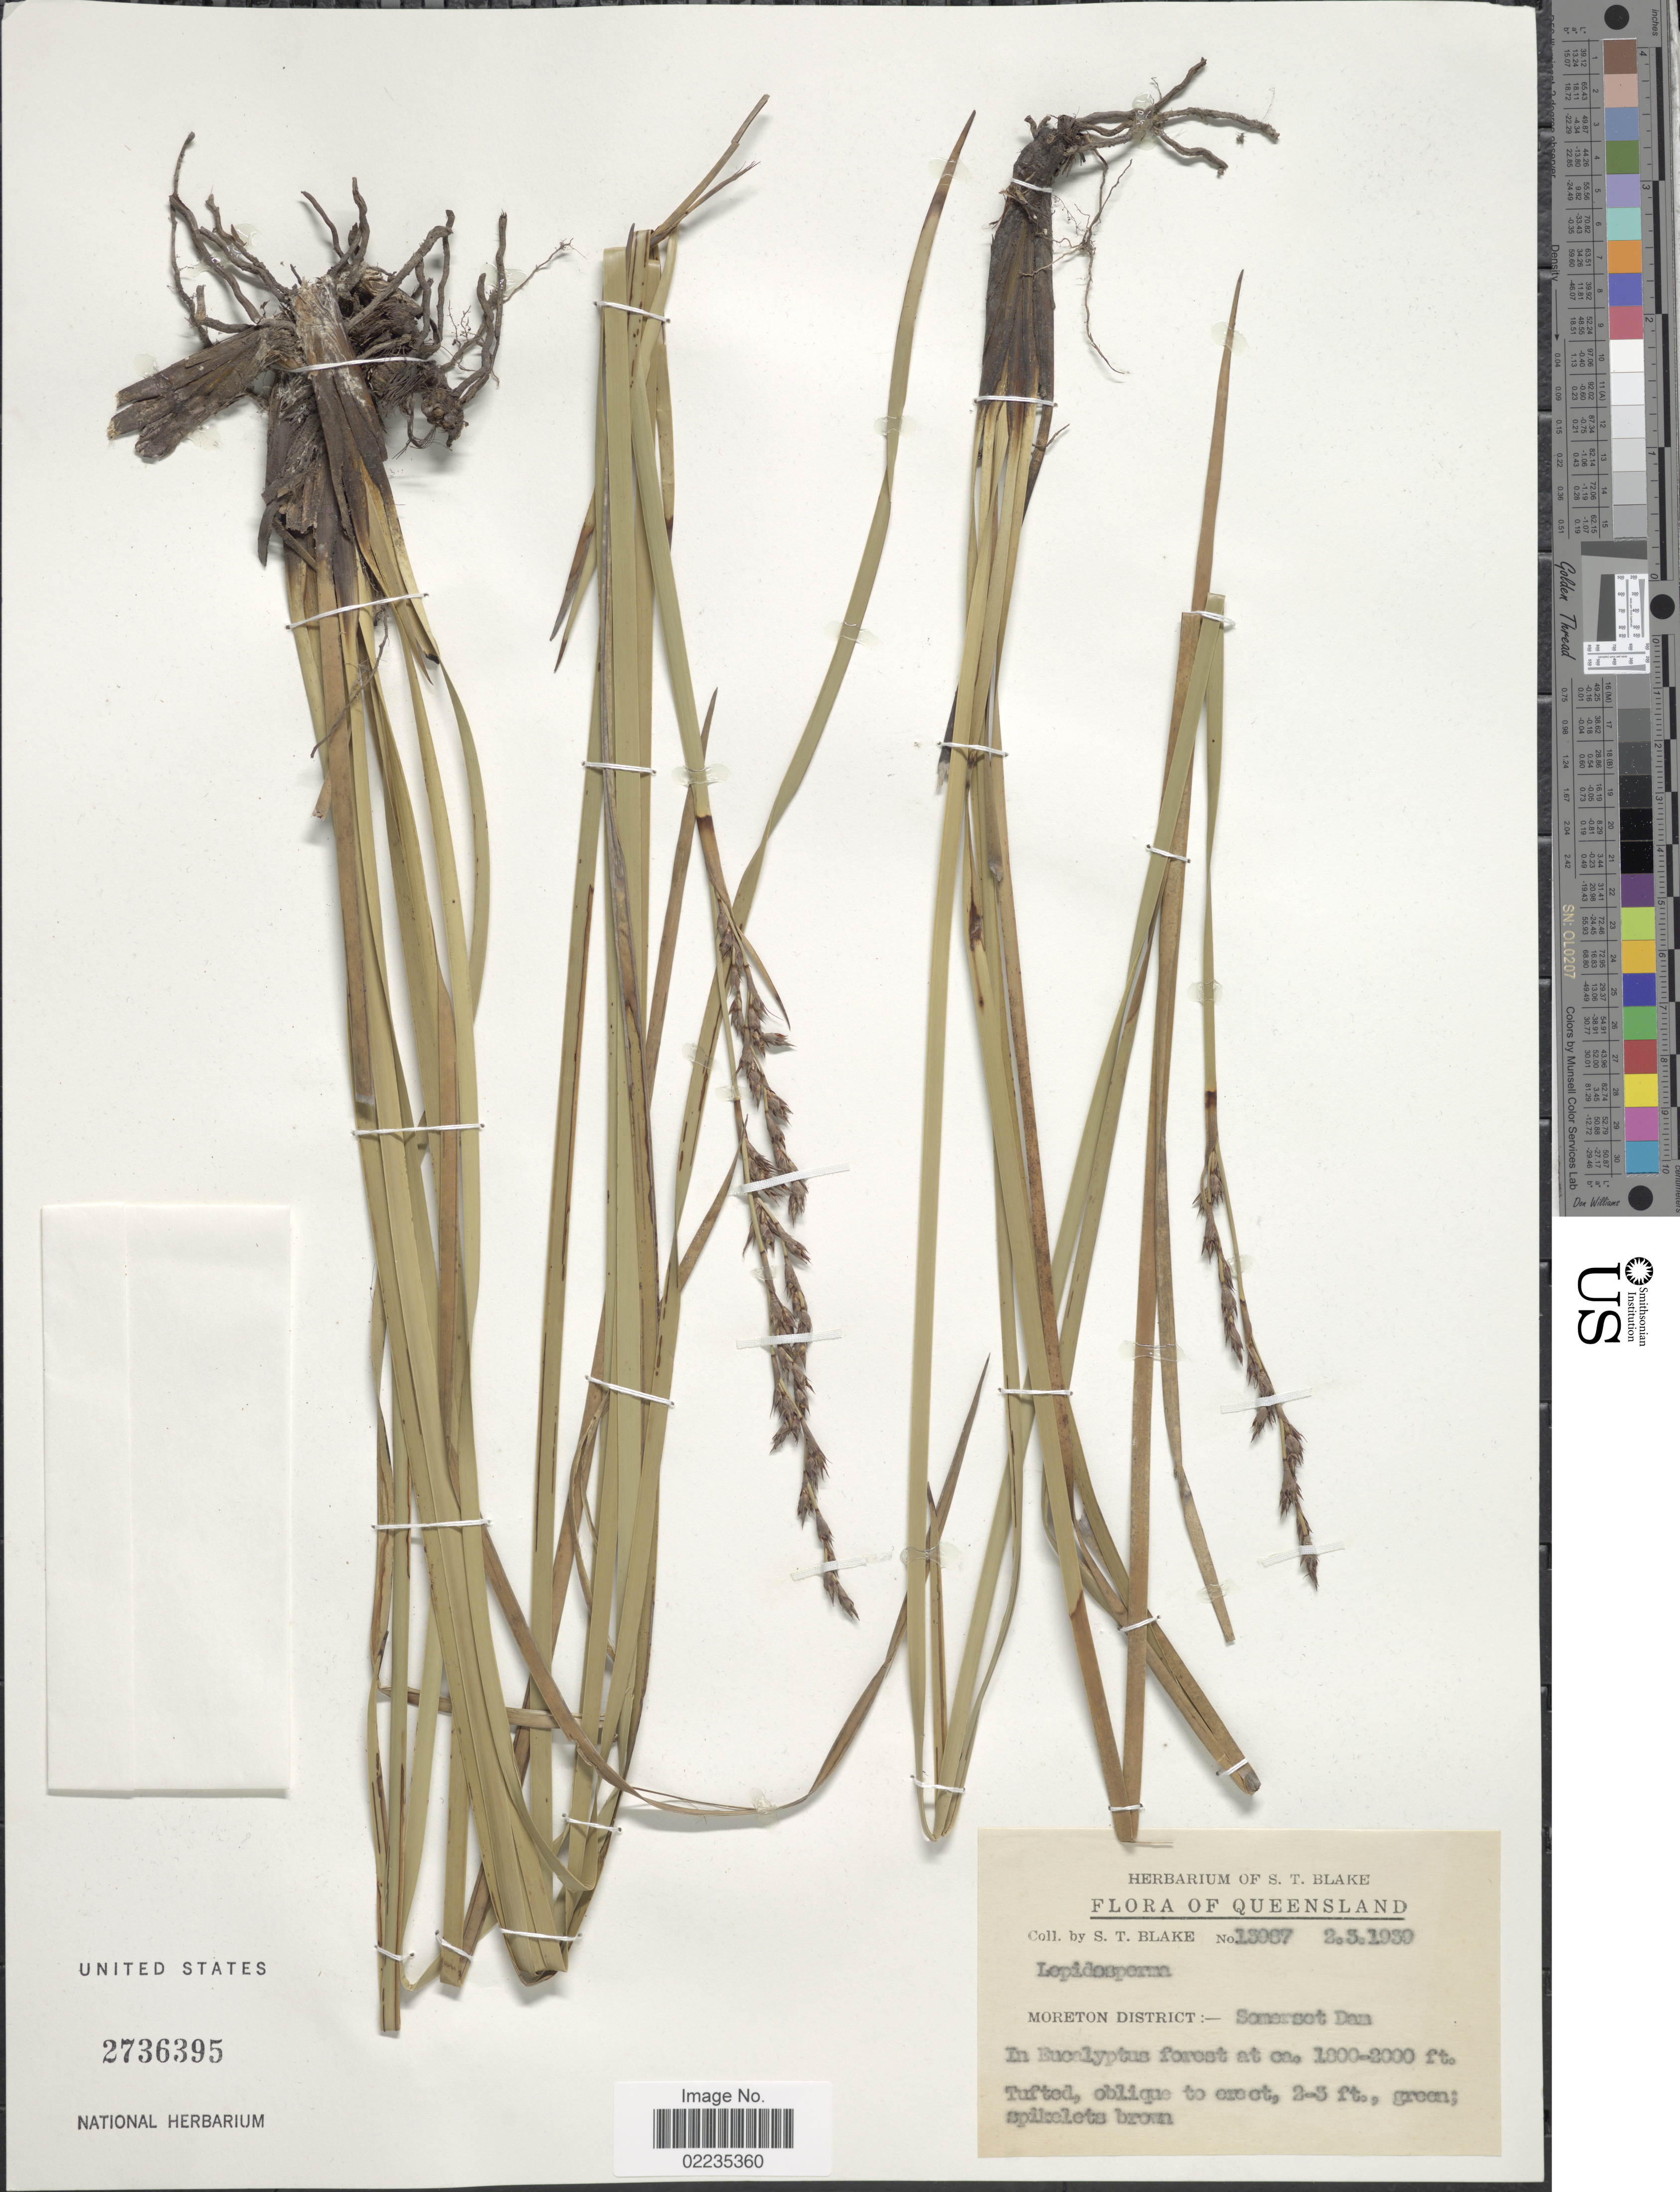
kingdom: Plantae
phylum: Tracheophyta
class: Liliopsida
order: Poales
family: Cyperaceae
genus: Lepidosperma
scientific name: Lepidosperma laterale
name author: R. Br.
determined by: Booth, R.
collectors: S. T. Blake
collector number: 13987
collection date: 1950-05-02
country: Australia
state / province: Queensland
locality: Moreton District, Somerset Dam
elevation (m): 549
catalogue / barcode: US 2736395